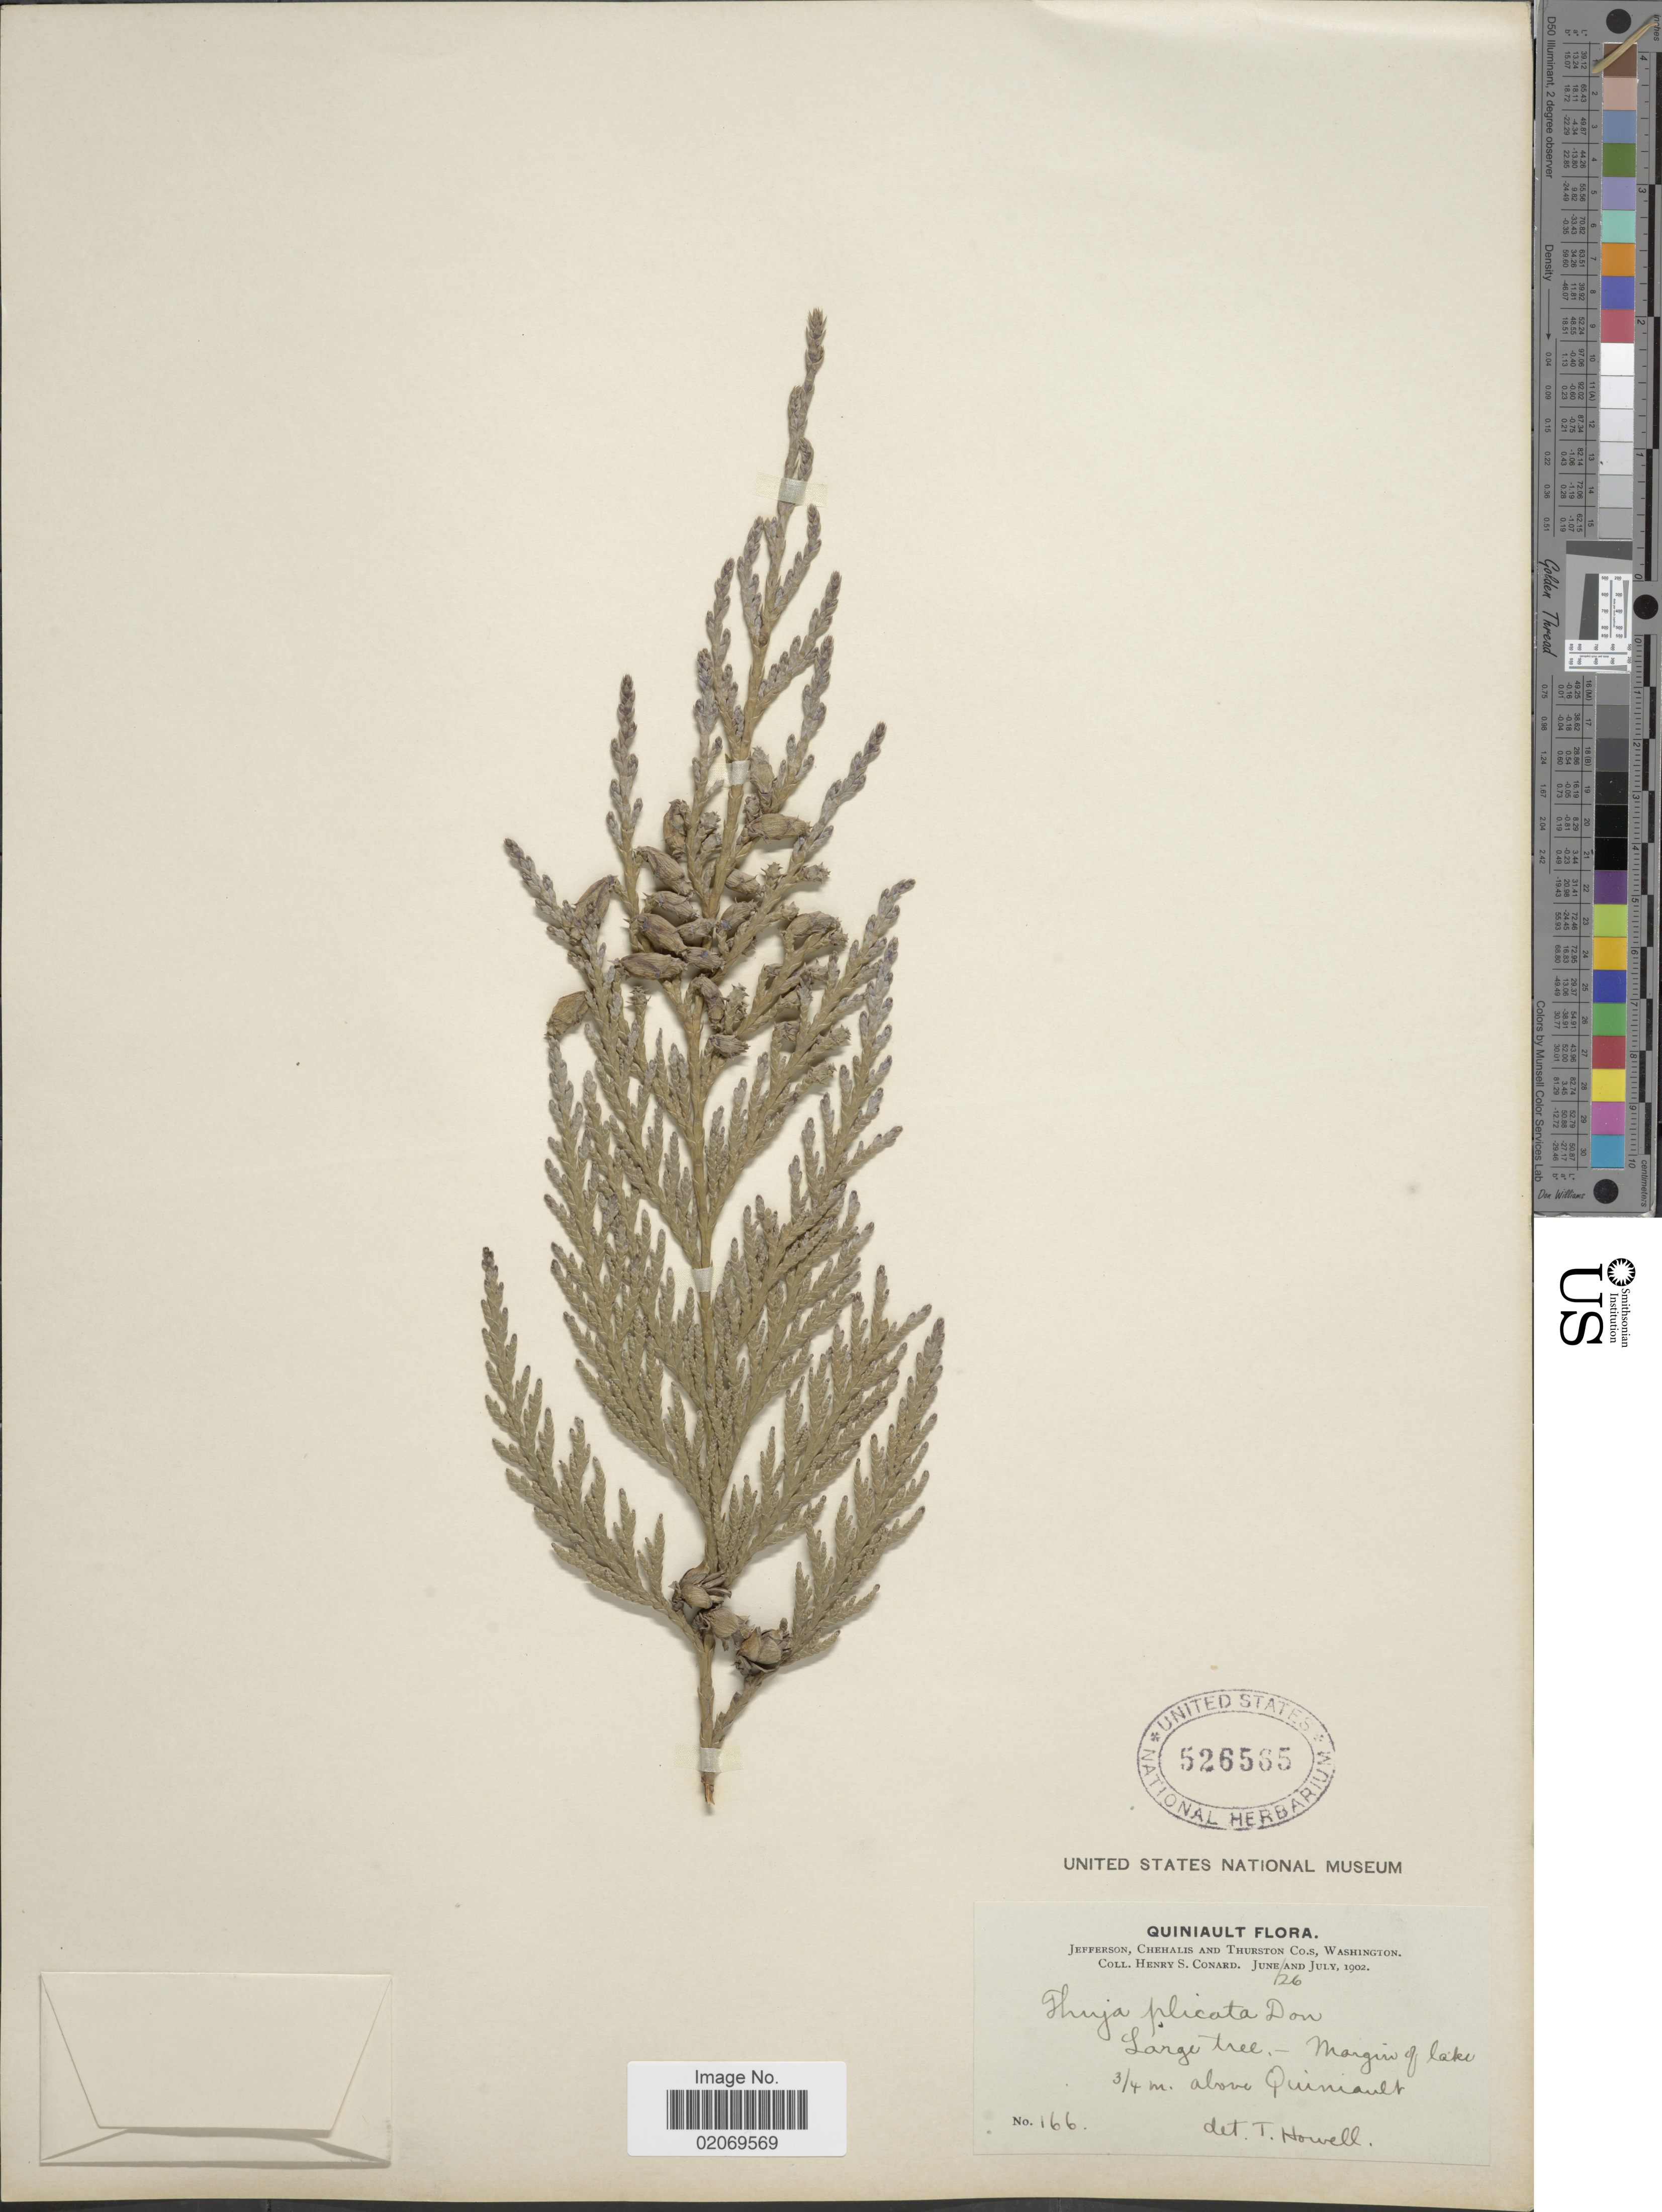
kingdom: Plantae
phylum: Tracheophyta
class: Pinopsida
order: Pinales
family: Cupressaceae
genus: Thuja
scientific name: Thuja plicata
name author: Donn & D. Don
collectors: H. S. Conard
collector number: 166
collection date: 1902-06-26/1902-07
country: United States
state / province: Washington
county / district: Thurston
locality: Quiniault, Jefferson, Chehalis and Thurston Co.s, Washington, Margin of lake 3/4 m above Quiniault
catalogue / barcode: US 526565